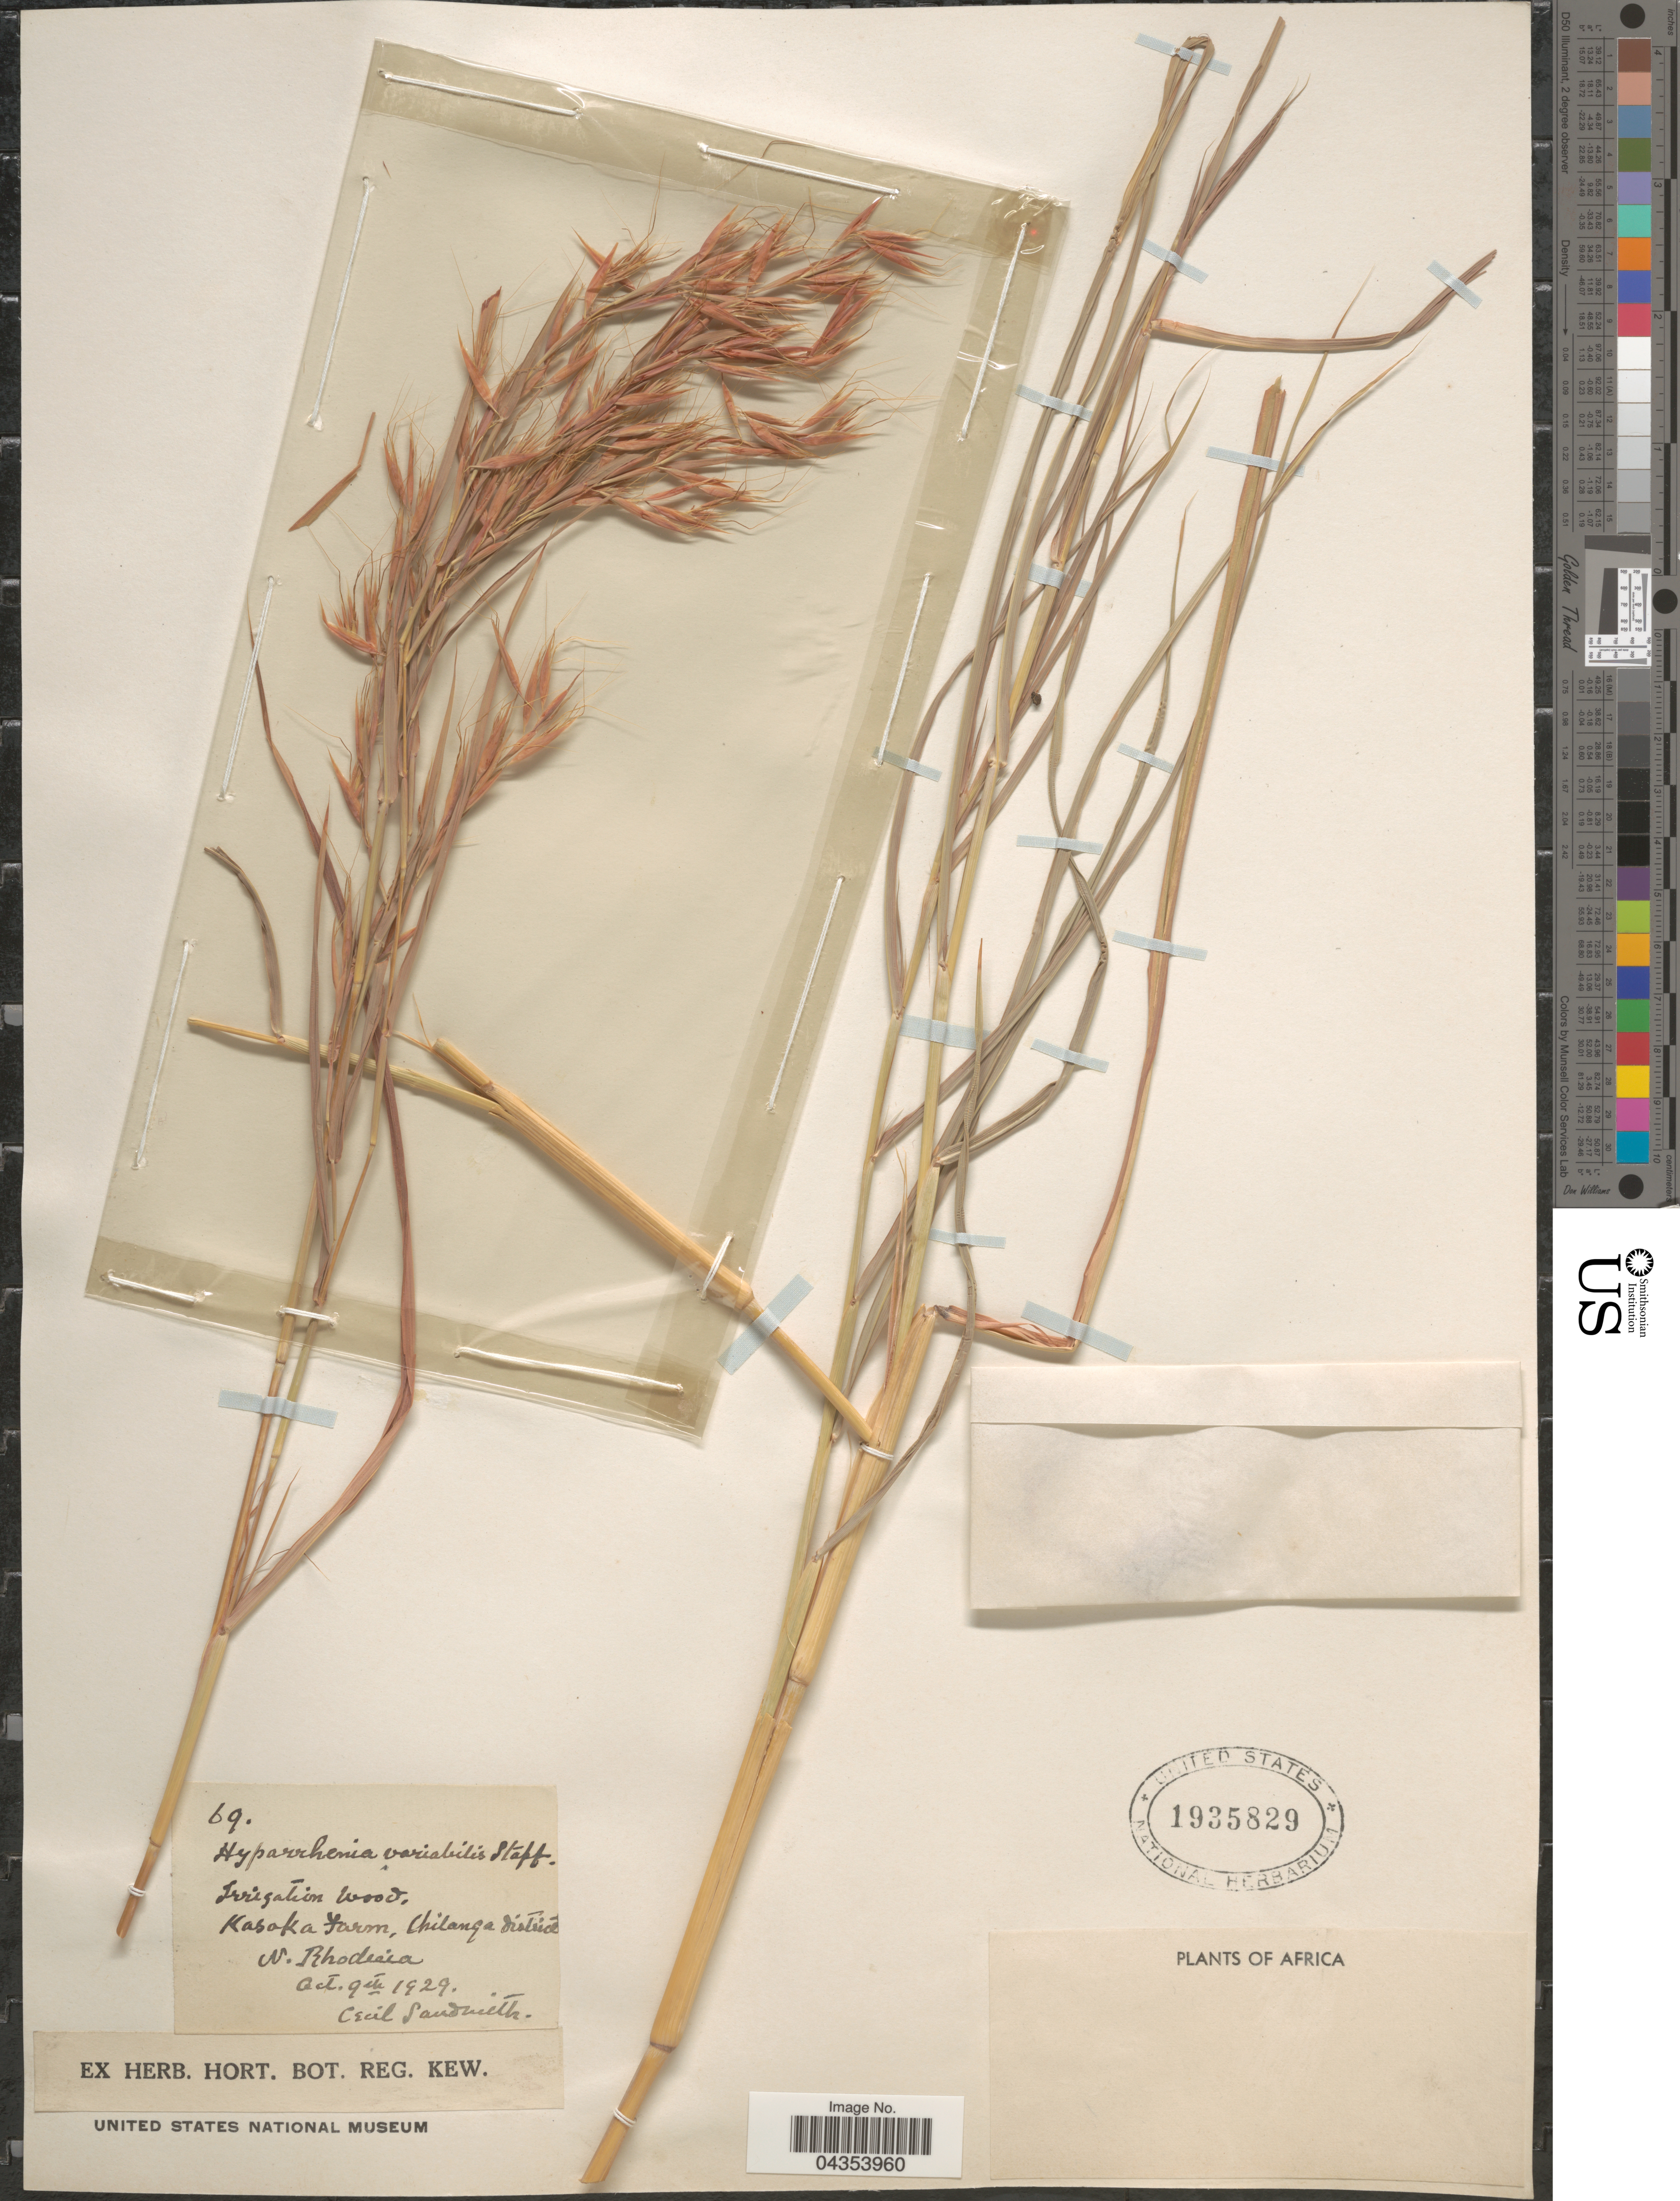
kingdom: Plantae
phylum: Tracheophyta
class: Liliopsida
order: Poales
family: Poaceae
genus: Hyparrhenia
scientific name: Hyparrhenia variabilis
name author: Stapf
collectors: C. I. Sandwith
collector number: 69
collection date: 1929-10-09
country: Zambia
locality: Irrigation wood, Kaboka Farm, Chilanga District. N. Rhodesia.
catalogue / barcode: US 1935829